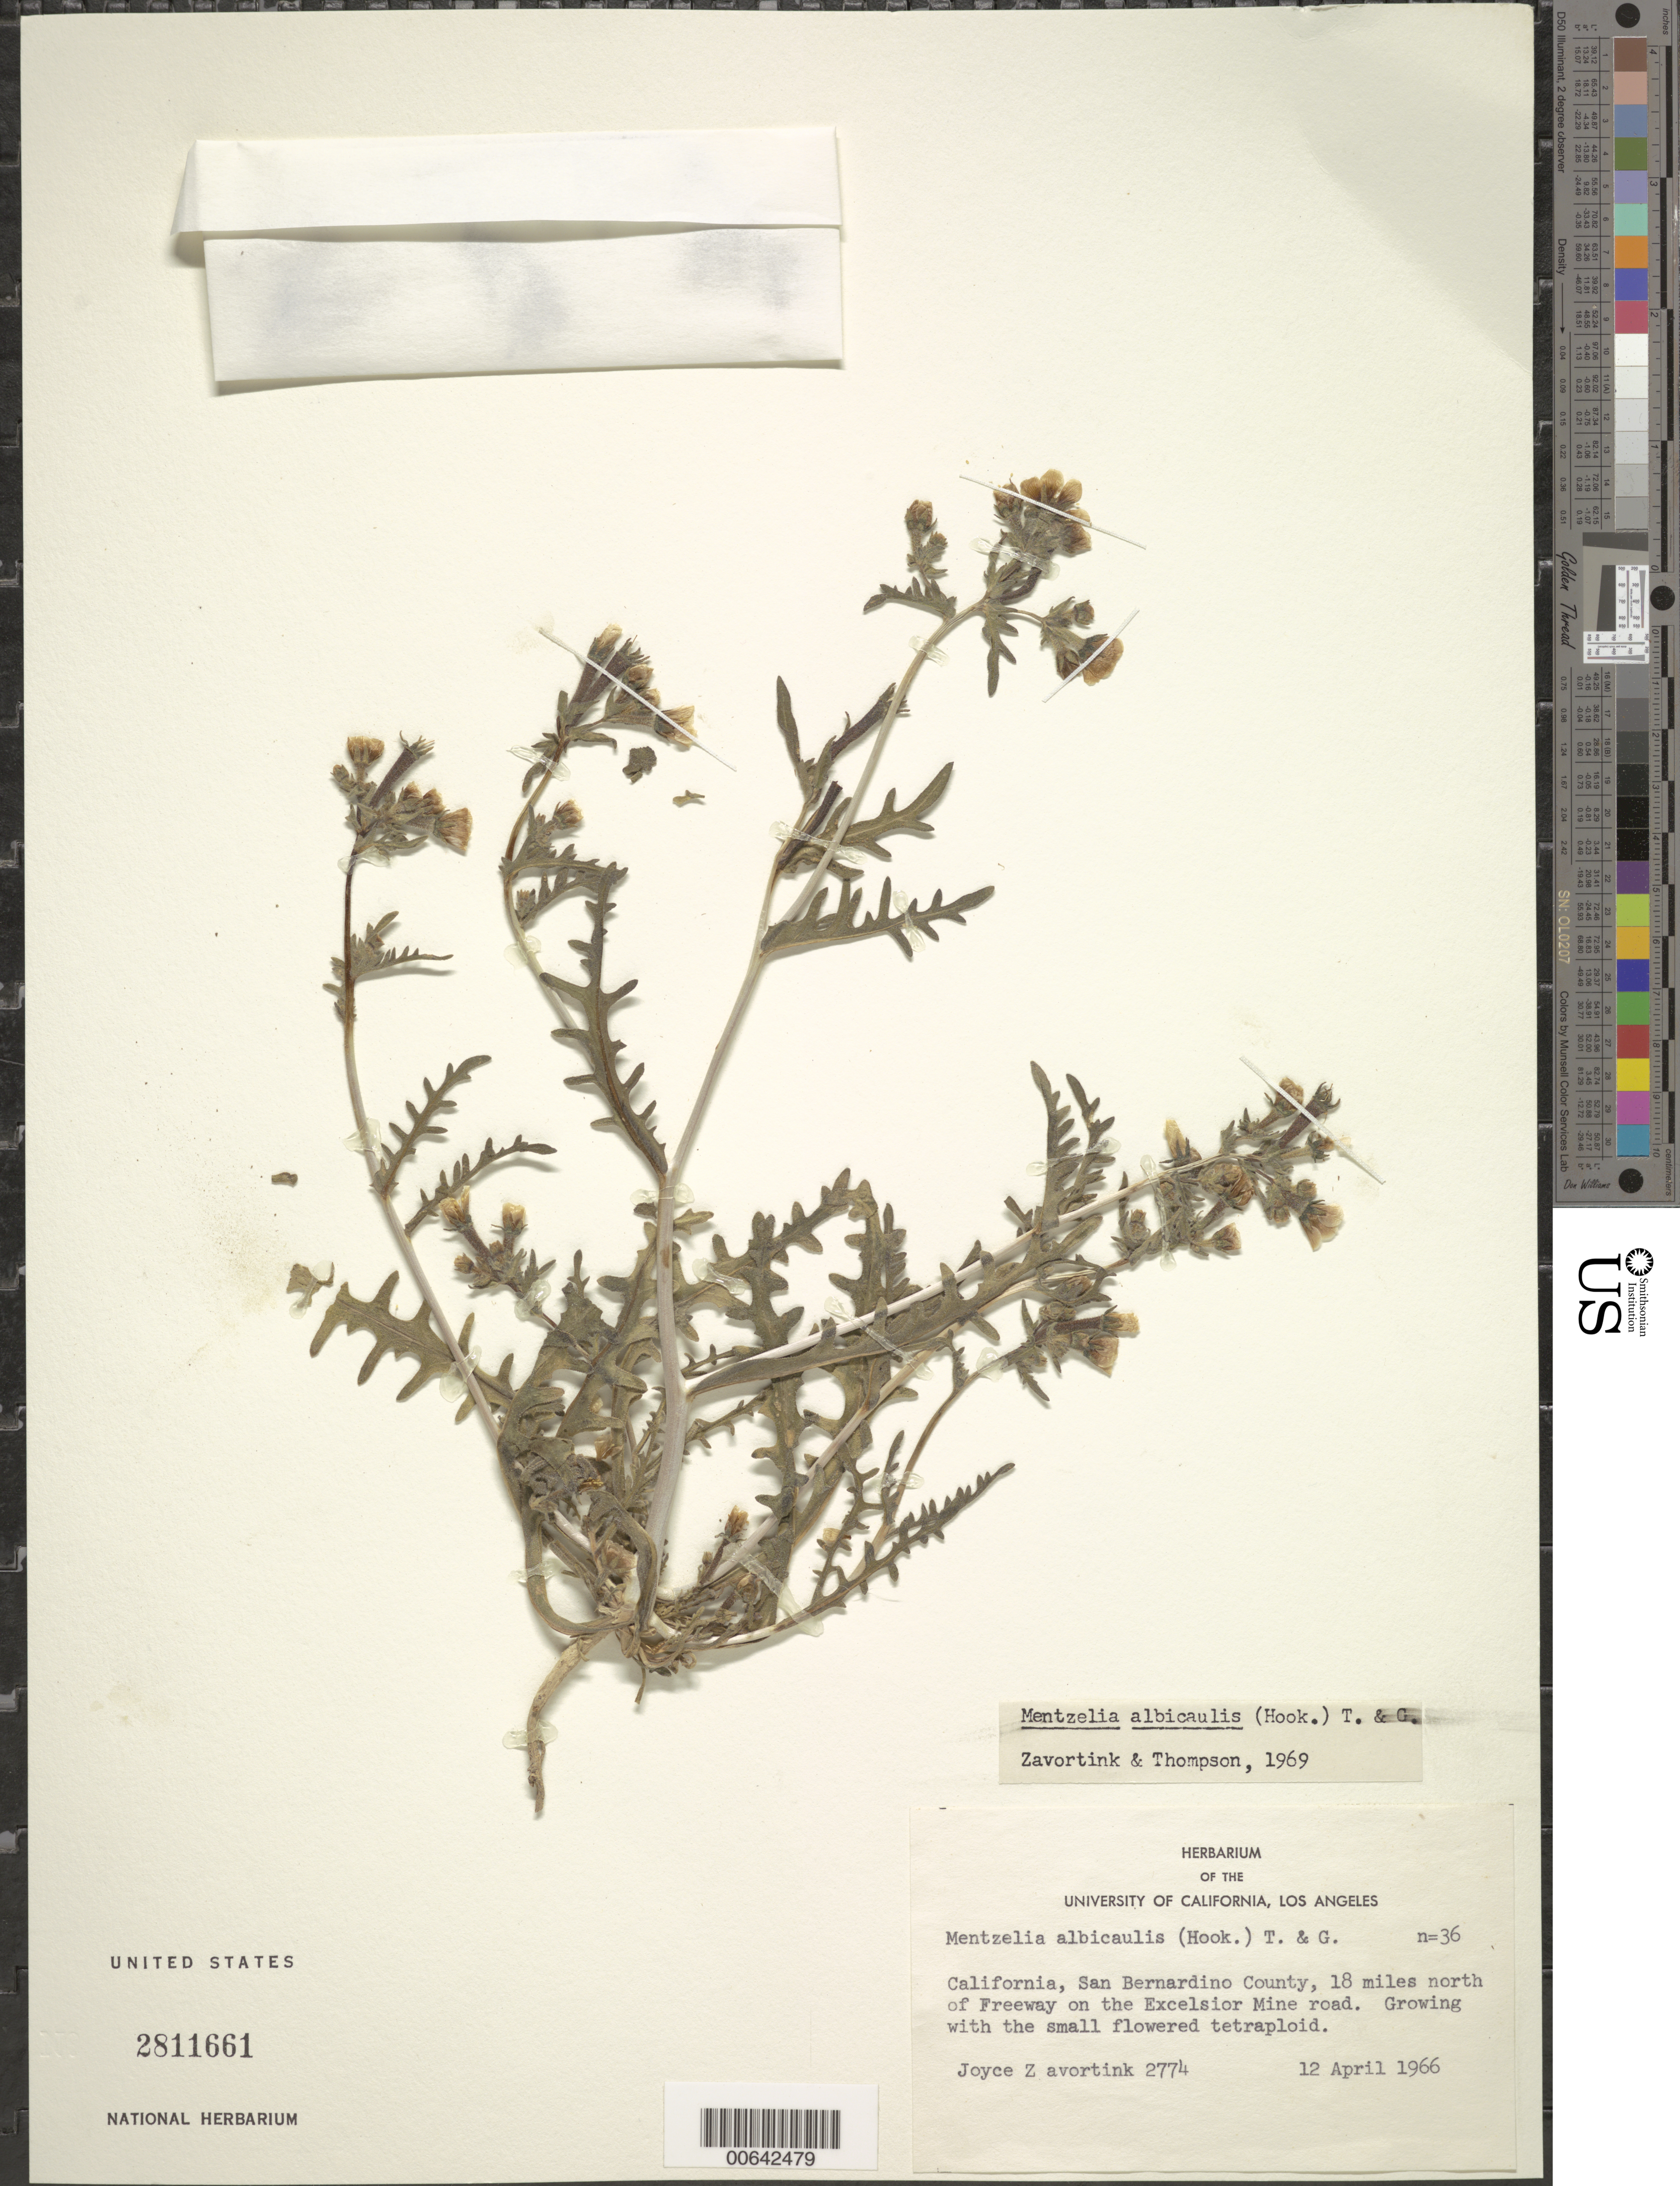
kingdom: Plantae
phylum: Tracheophyta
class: Magnoliopsida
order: Cornales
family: Loasaceae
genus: Mentzelia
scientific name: Mentzelia albicaulis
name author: (Douglas ex Hook.) Douglas ex Torr. & A. Gray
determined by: Zavortink, J. E.; Thompson, H. J.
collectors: J. E. Zavortink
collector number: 2774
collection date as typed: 12 Apr 1966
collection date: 1966-04-12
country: United States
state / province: California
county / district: San Bernardino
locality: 18 miles north of Freeway on the Excelsior Mine road.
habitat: Growing with the small flowered tetraploid.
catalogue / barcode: US 2811661